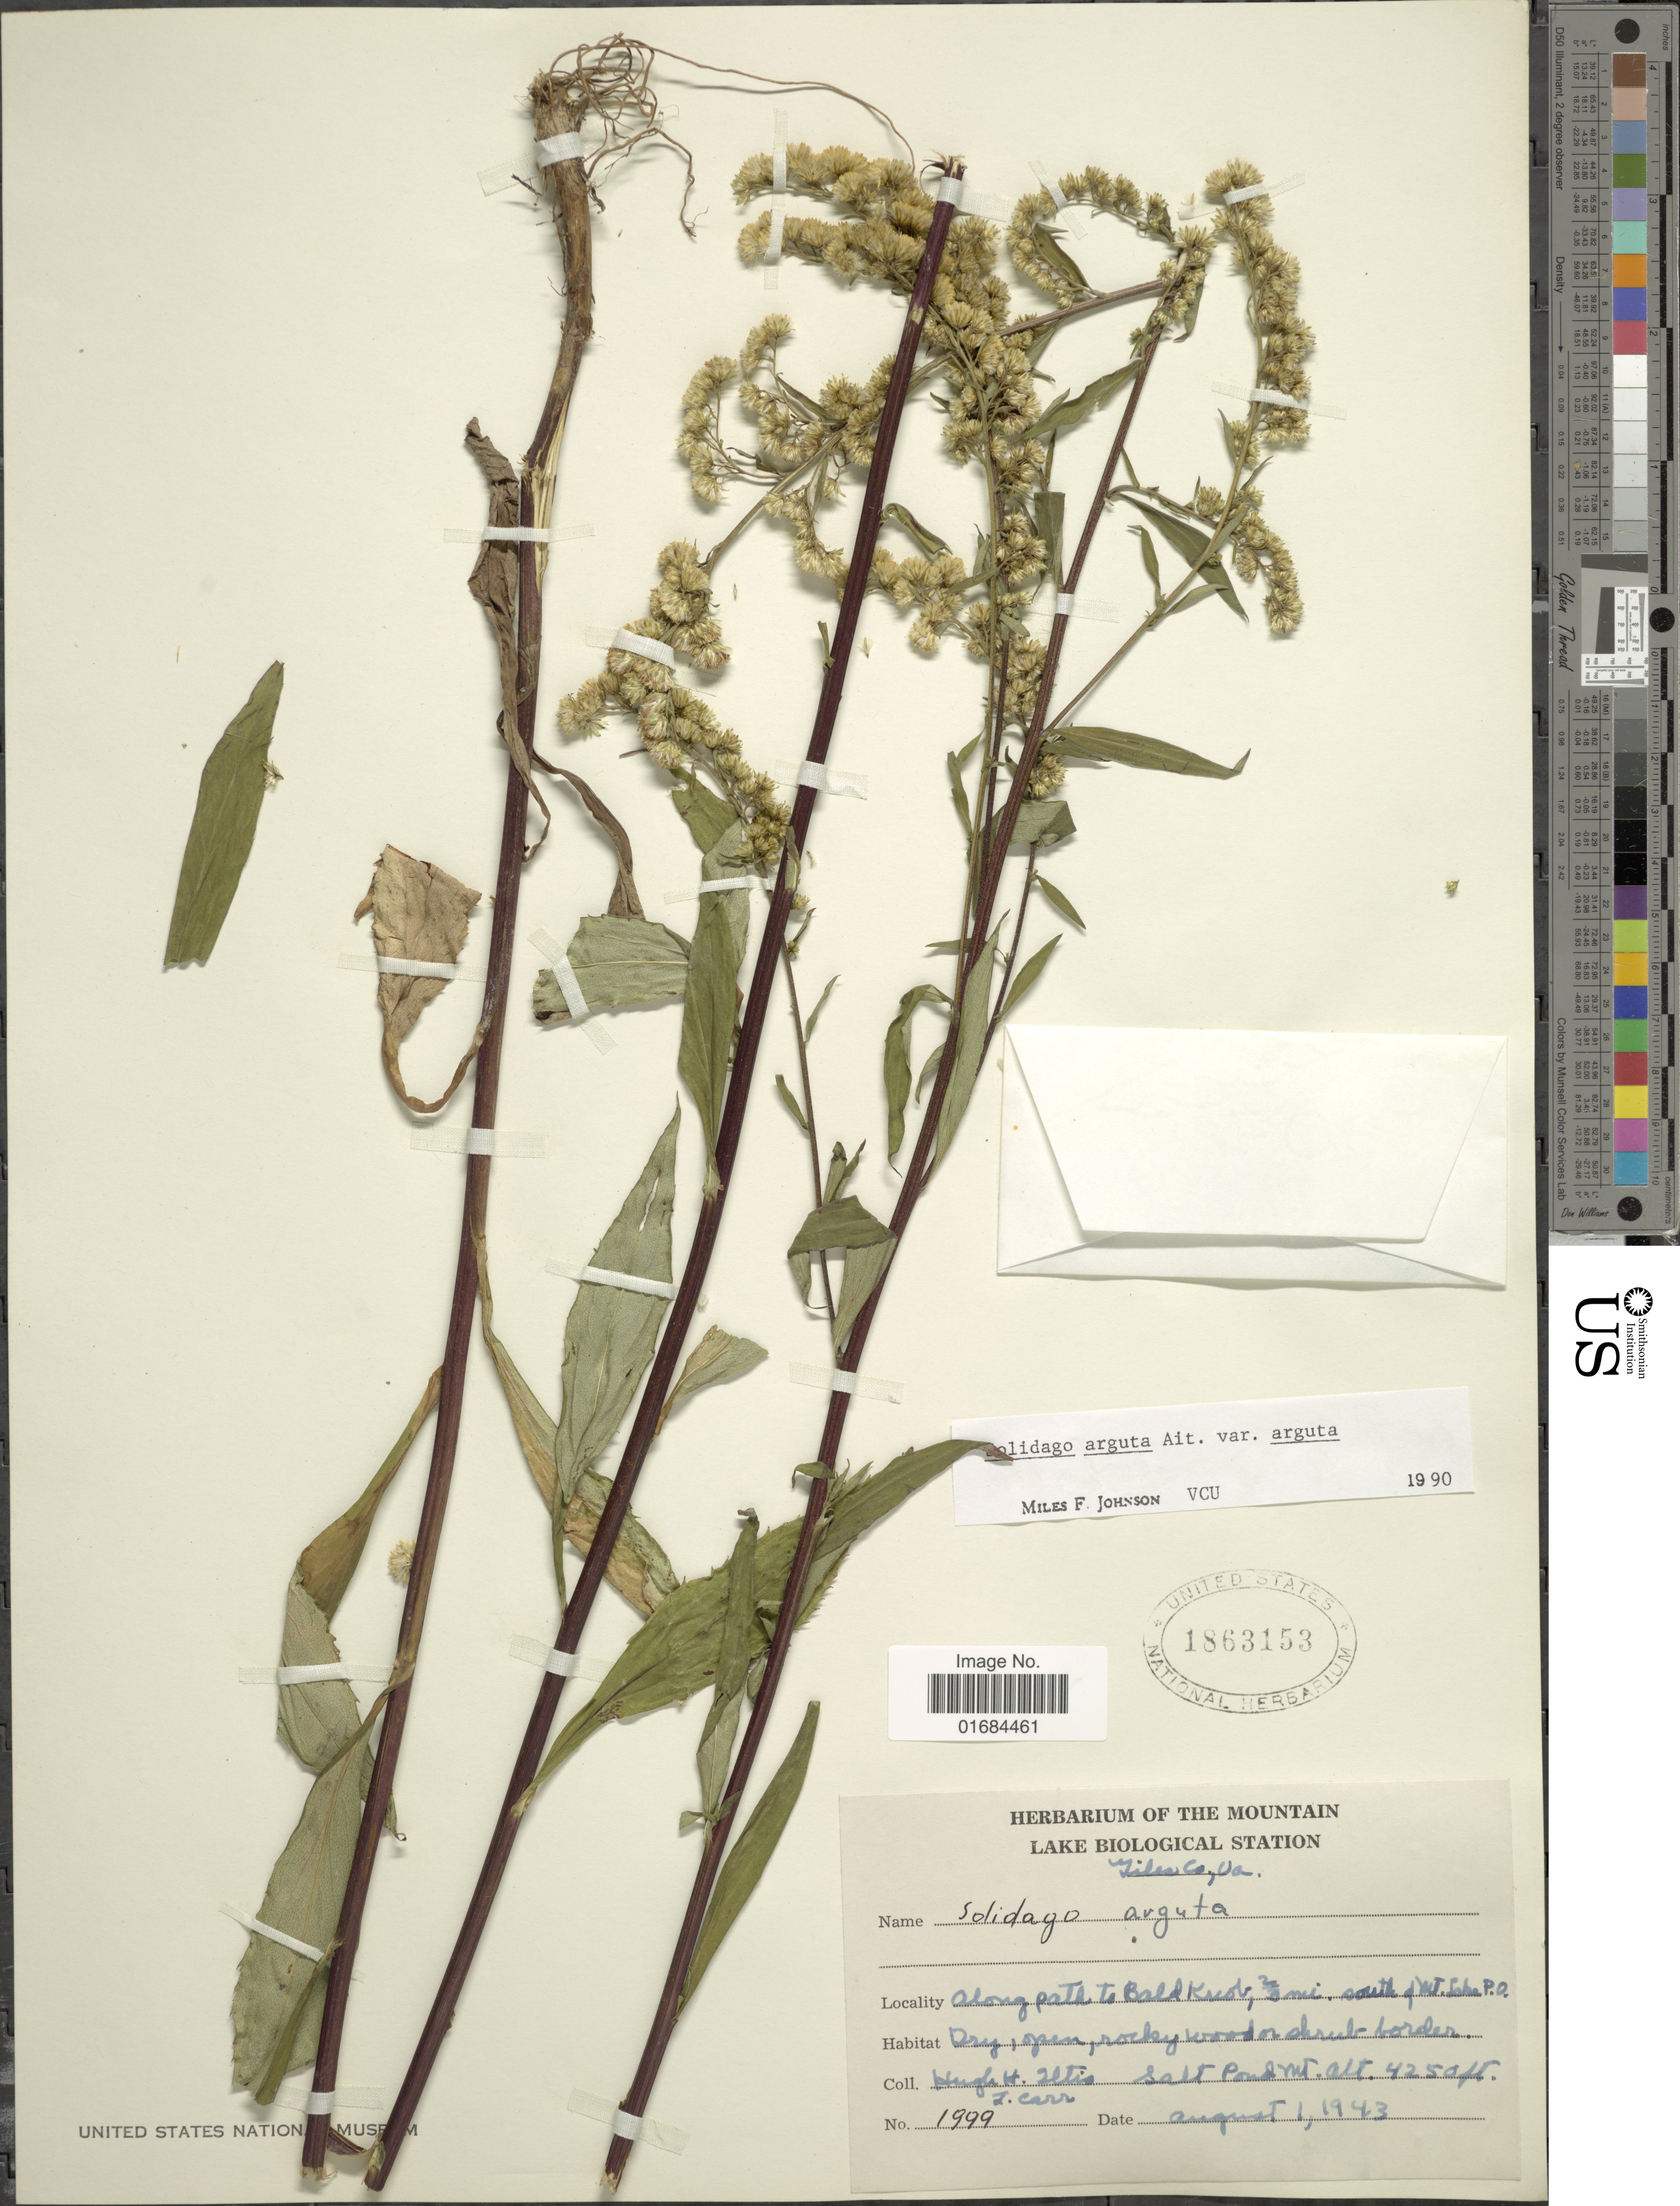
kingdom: Plantae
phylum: Tracheophyta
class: Magnoliopsida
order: Asterales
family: Asteraceae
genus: Solidago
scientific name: Solidago arguta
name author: Aiton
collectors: H. H. Iltis & J. Carr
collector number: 1999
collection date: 1943-08-01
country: United States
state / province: Virginia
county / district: Giles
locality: Giles Co, Along path to Bald Knob, 2/3 mile south of Mt. Lake P.O. Salt Pond Mt.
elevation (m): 1295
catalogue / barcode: US 1863153